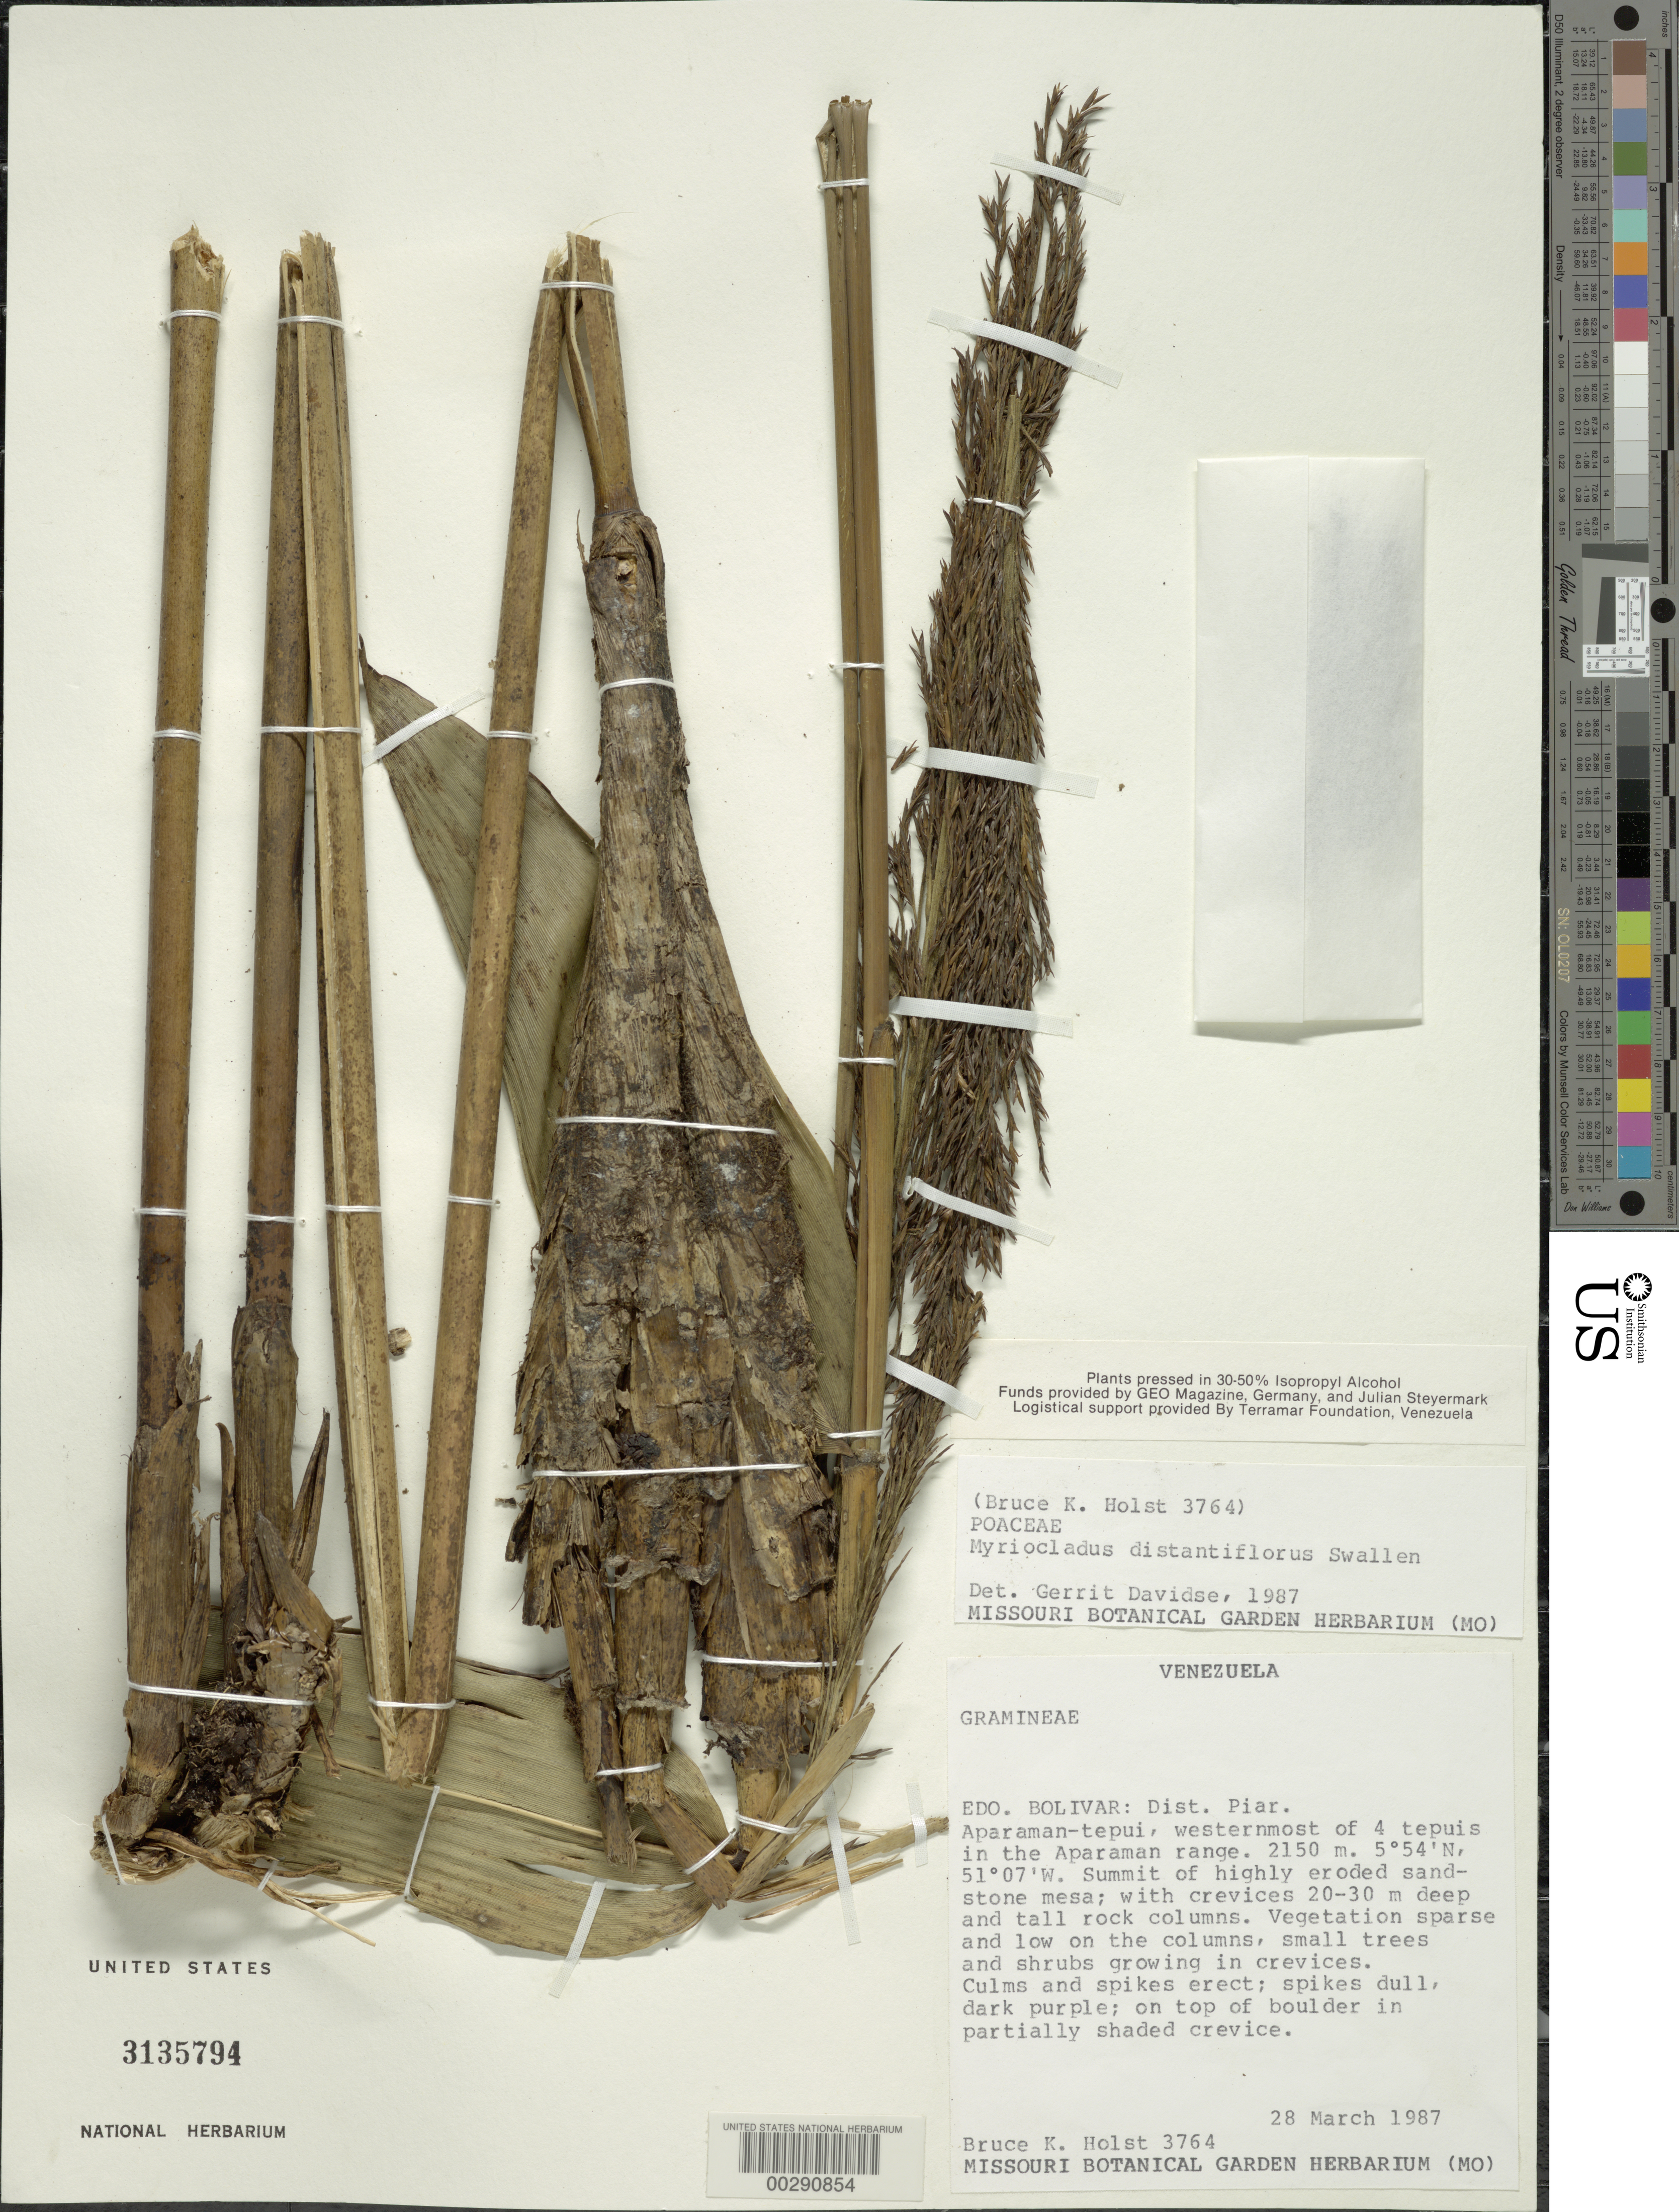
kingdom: Plantae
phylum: Tracheophyta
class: Liliopsida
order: Poales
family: Poaceae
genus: Myriocladus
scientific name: Myriocladus distantiflorus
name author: Swallen in Maguire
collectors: B. Holst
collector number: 3764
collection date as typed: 28 Mar 1987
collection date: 1987-03-28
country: Venezuela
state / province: Bolivar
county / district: Piar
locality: Aparaman-tepui, westernmost of 4 tepuis in the aparaman range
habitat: Summit of highly eroded sandstone mesa w/crevices and tall rock colunms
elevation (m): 2150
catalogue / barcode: US 3135794